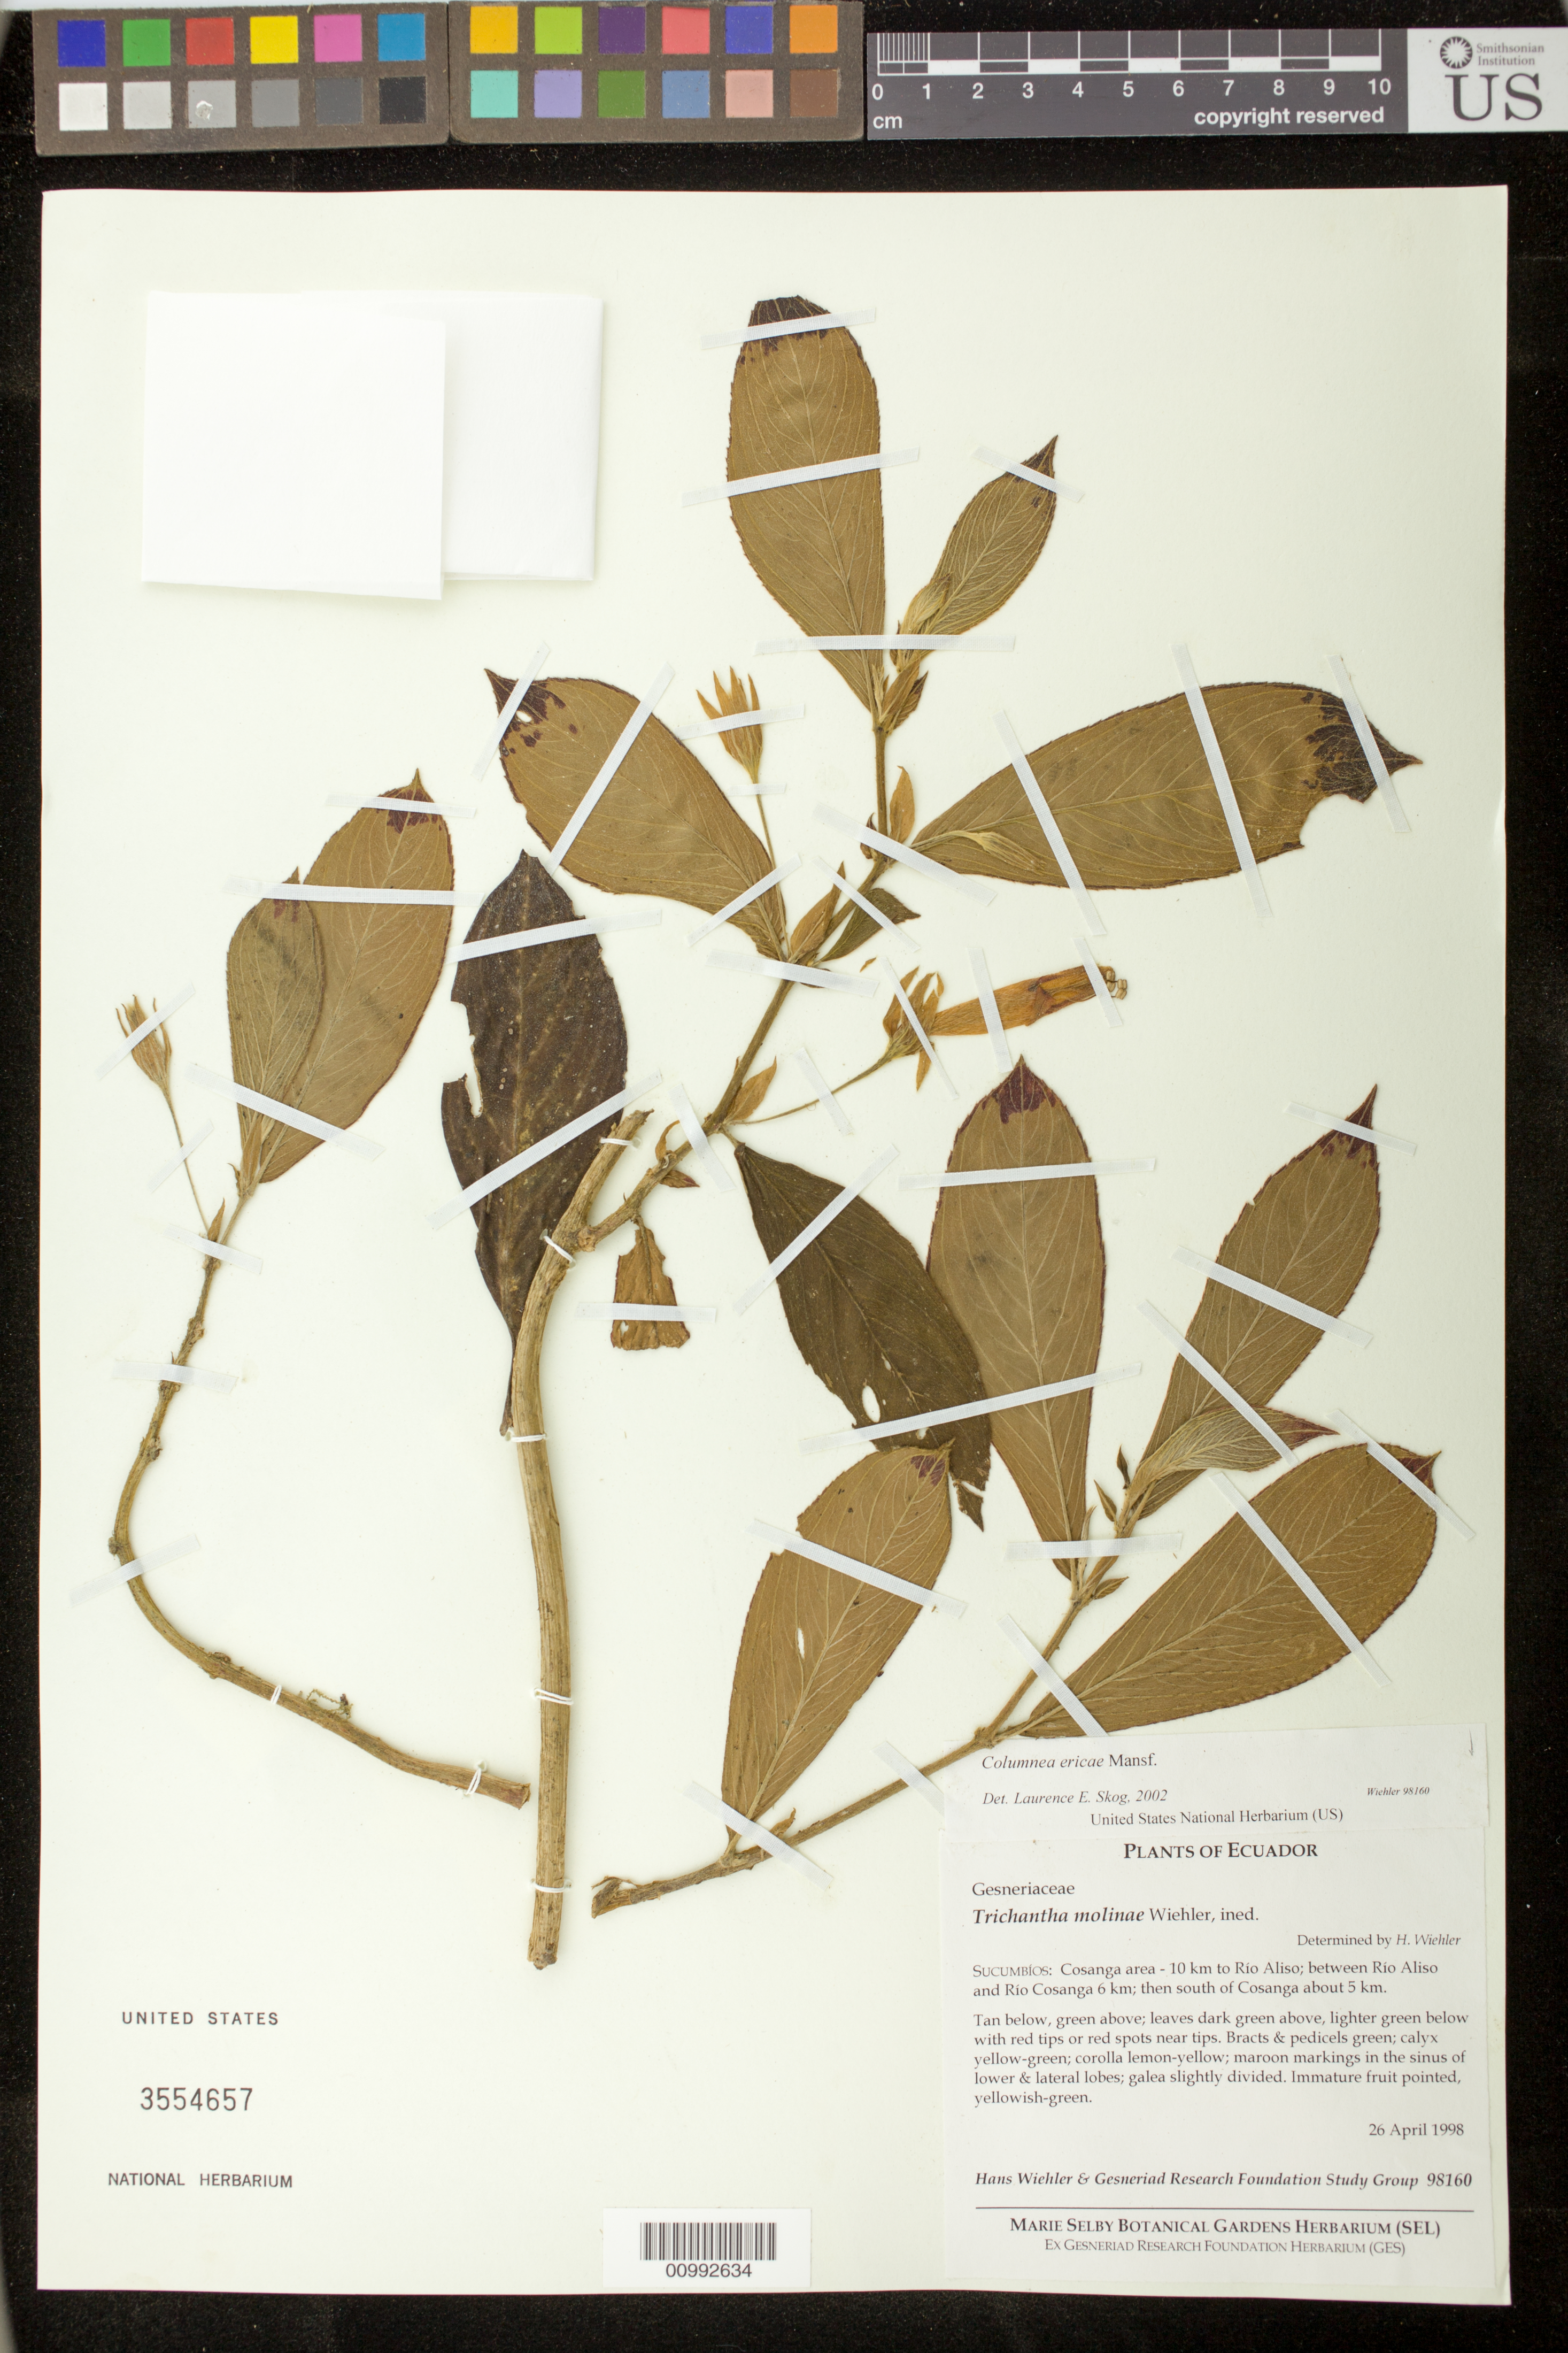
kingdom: Plantae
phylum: Tracheophyta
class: Magnoliopsida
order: Lamiales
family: Gesneriaceae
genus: Columnea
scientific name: Columnea ericae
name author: Mansf.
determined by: Skog, Laurence E.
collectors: H. J. Wiehler & GRF Study Group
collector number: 98160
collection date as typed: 26 Apr 1998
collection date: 1998-04-26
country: Ecuador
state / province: Sucumbíos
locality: Sucumbíos: Cosanga area - 10 km to Rio Aliso; between Rio Aliso and Rio Cosanga 6 km; then south of Cosanga about 5 km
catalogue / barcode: US 3554657